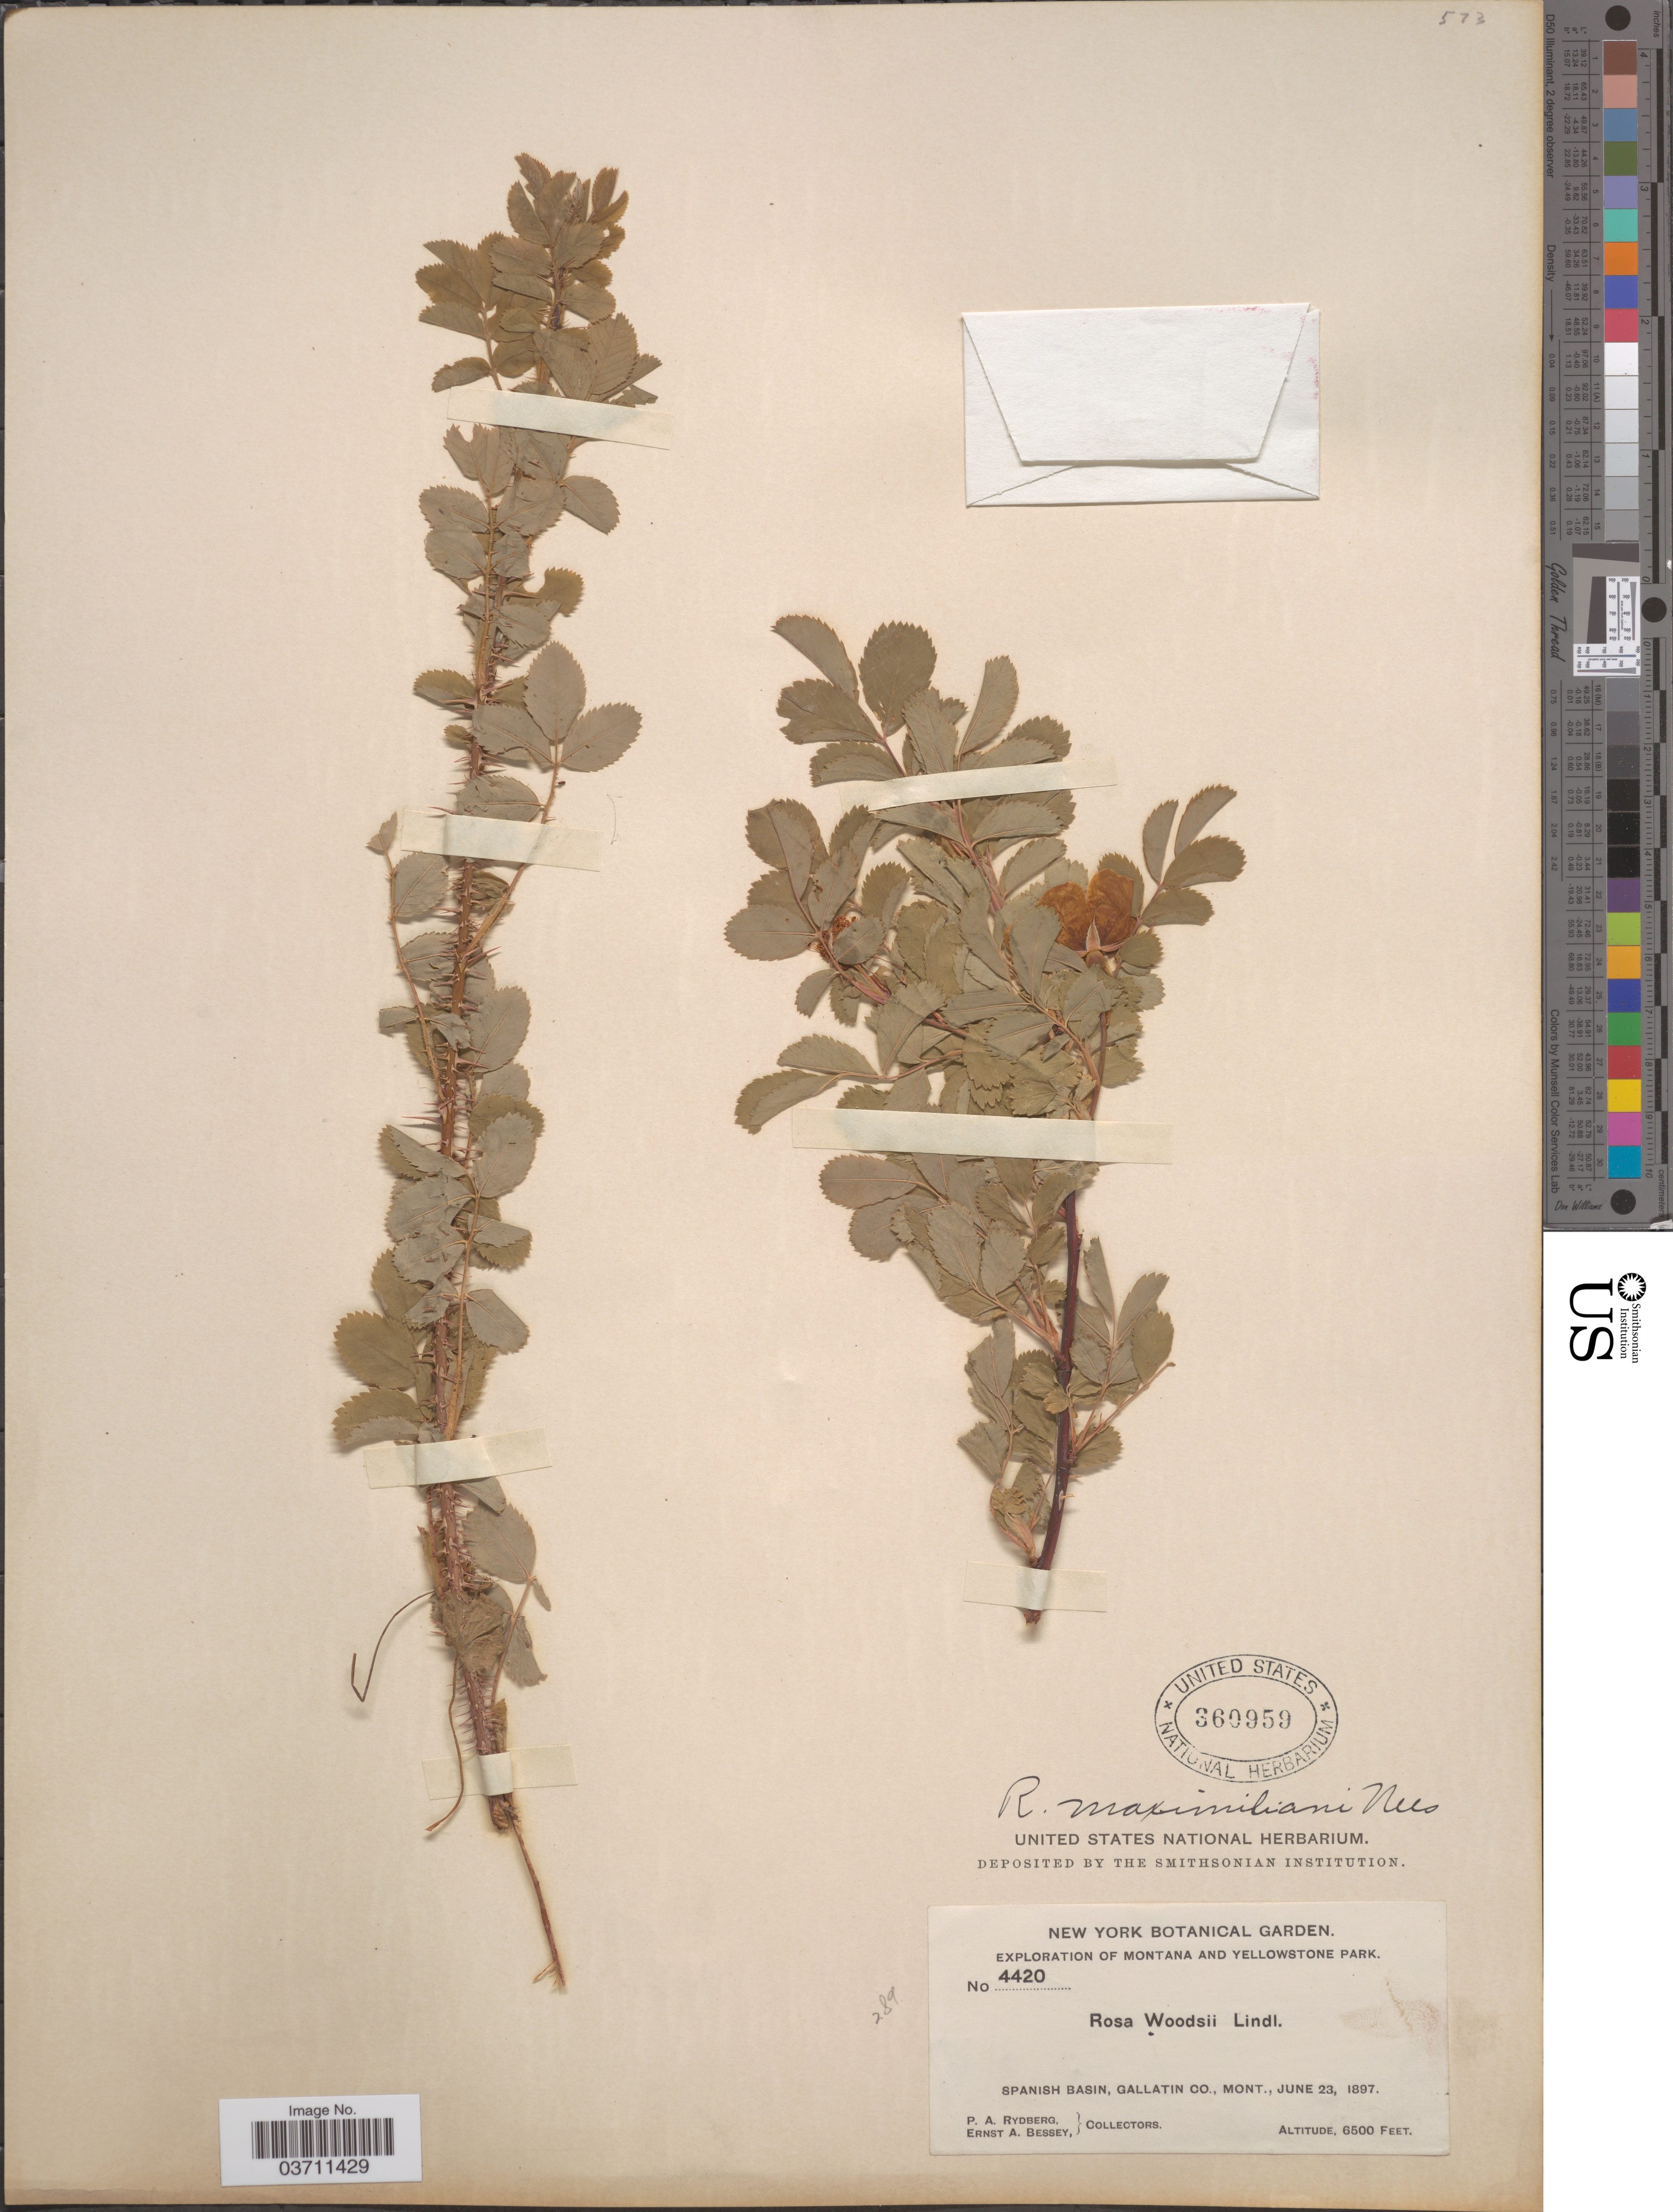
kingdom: Plantae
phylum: Tracheophyta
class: Magnoliopsida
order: Rosales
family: Rosaceae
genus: Rosa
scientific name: Rosa maximiliani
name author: Nees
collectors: P. A. Rydberg & E. A. Bessey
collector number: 4420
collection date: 1897-06-23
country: United States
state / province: Montana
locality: Yellowstone Park. Spanish Basin, Gallatin Co.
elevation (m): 1981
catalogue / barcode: US 360959